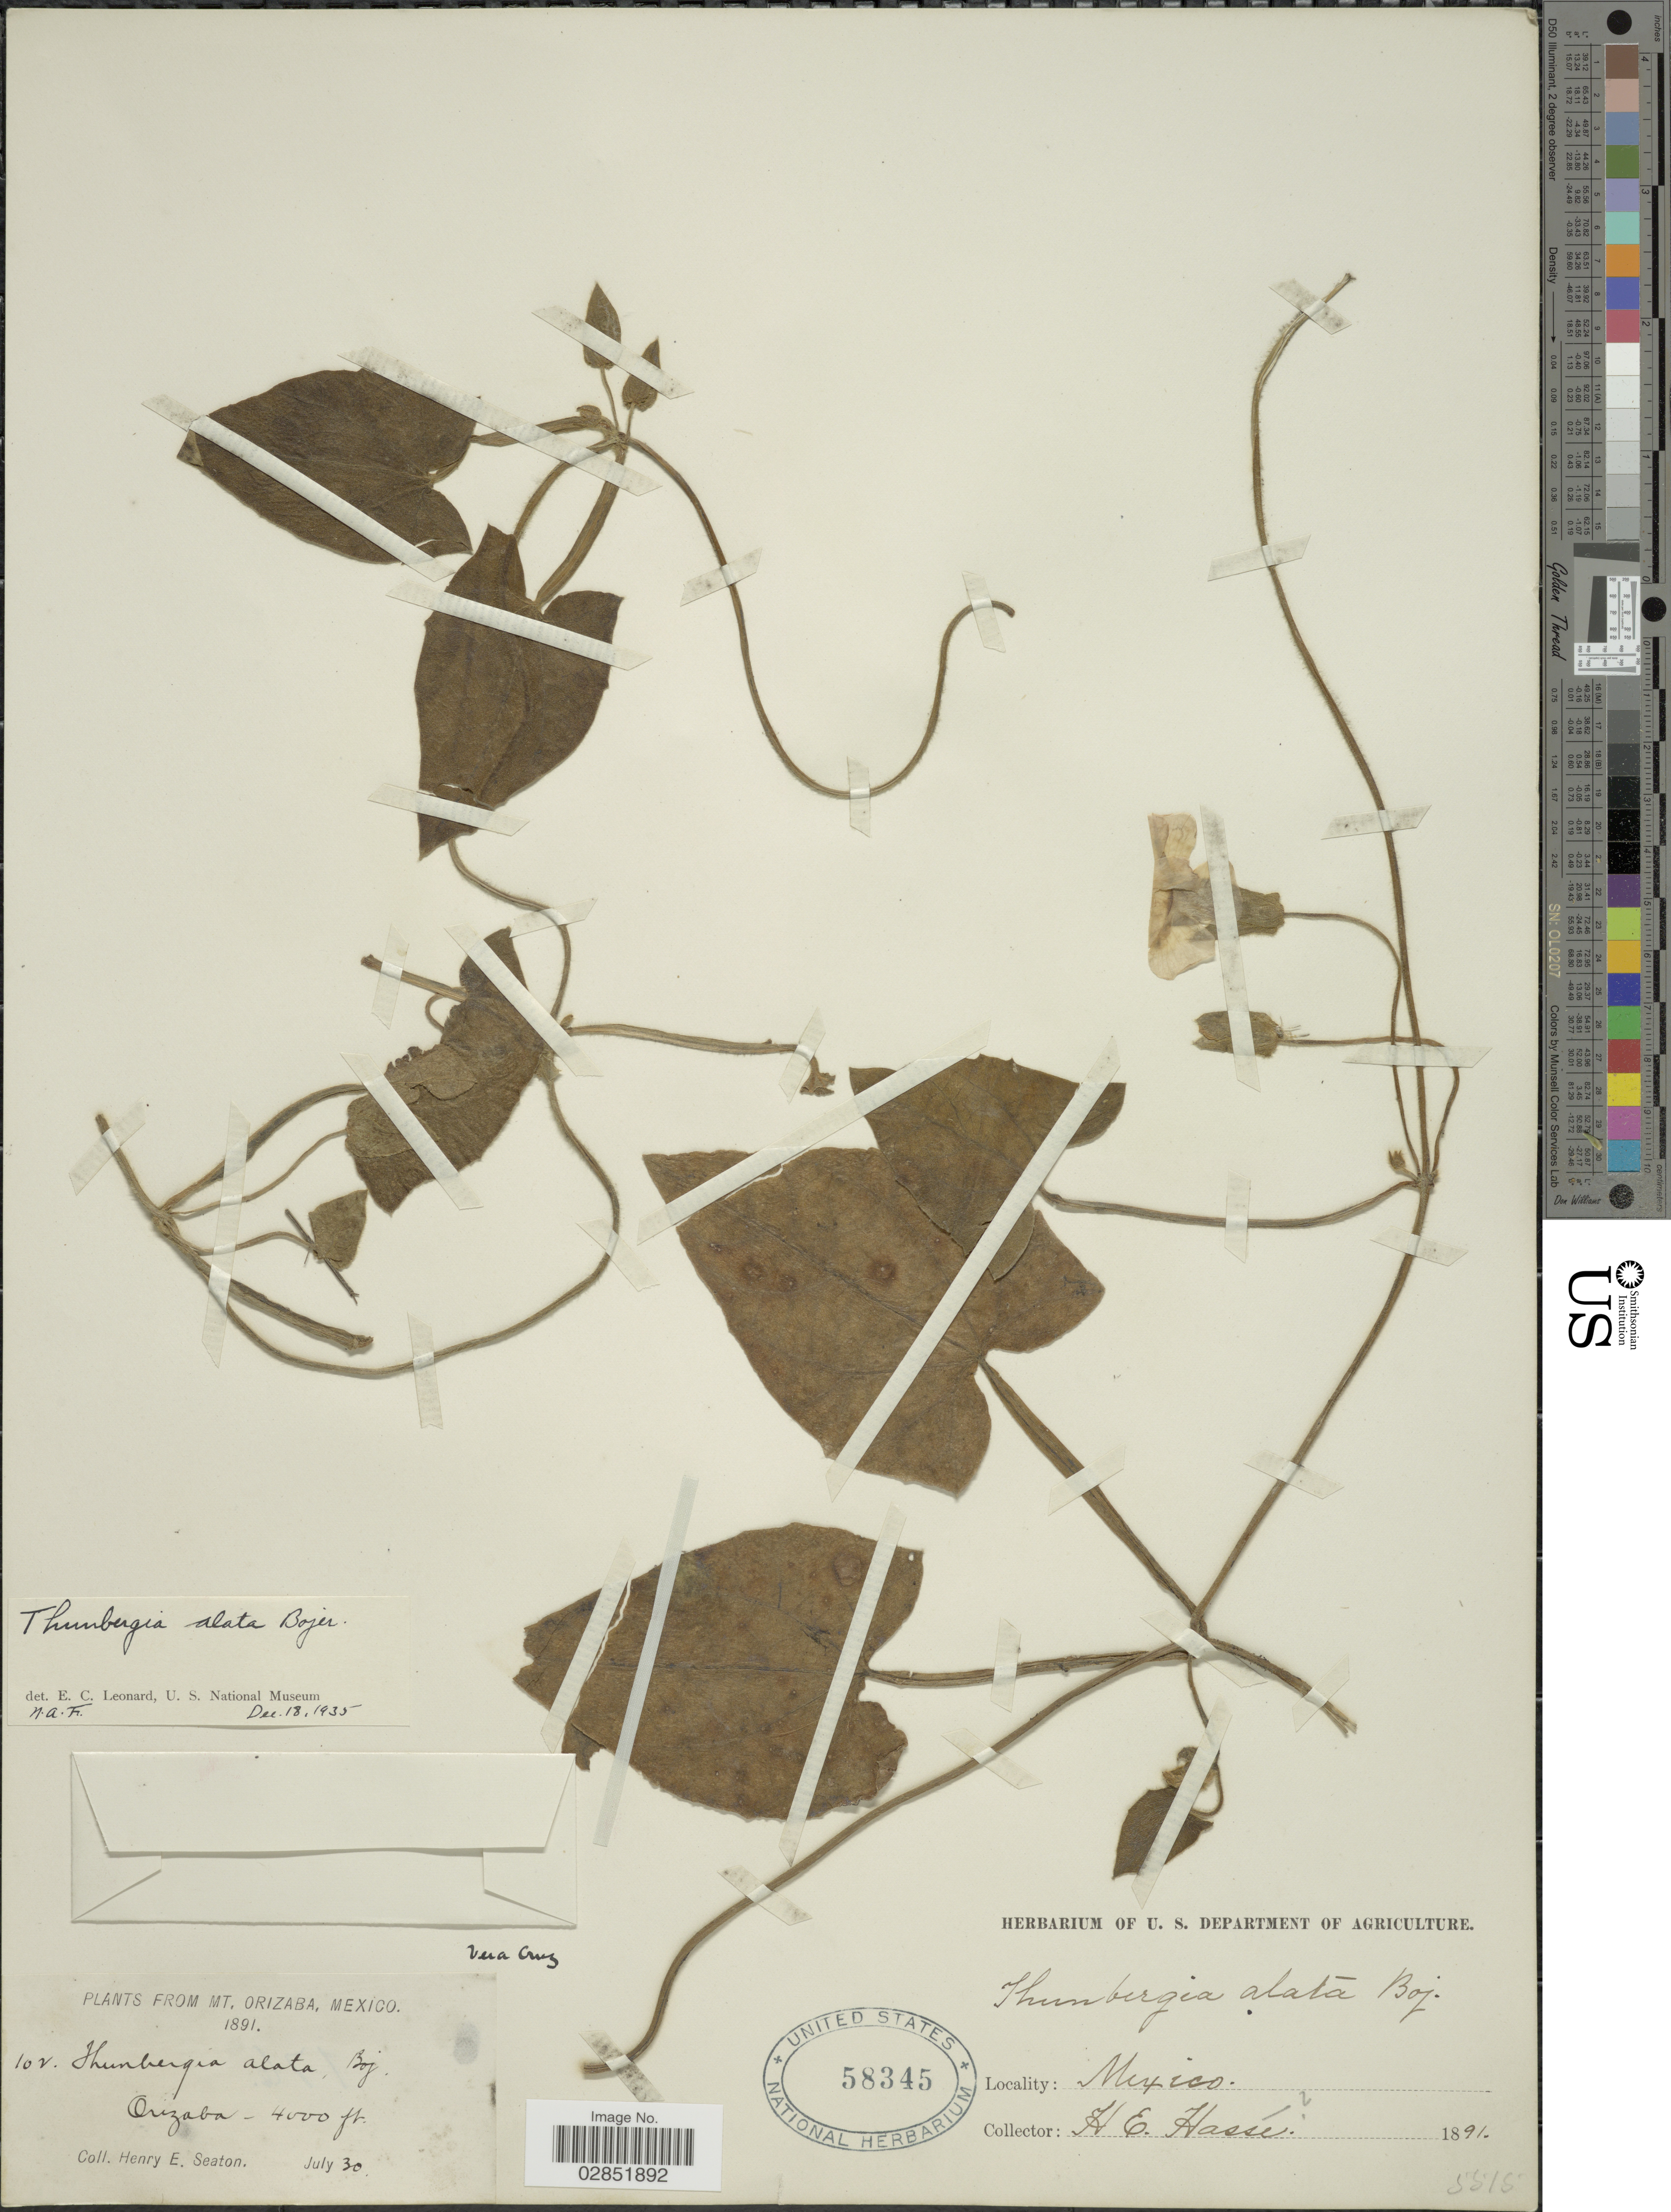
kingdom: Plantae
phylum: Tracheophyta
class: Magnoliopsida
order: Lamiales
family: Acanthaceae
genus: Thunbergia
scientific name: Thunbergia alata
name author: Bojer ex Sims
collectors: H. Seaton & H. E. Hasse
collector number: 102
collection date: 1891-07-30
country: Mexico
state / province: Veracruz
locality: Mt. Orizaba. Orizaba. Vera Cruz.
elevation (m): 1219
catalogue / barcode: US 58345